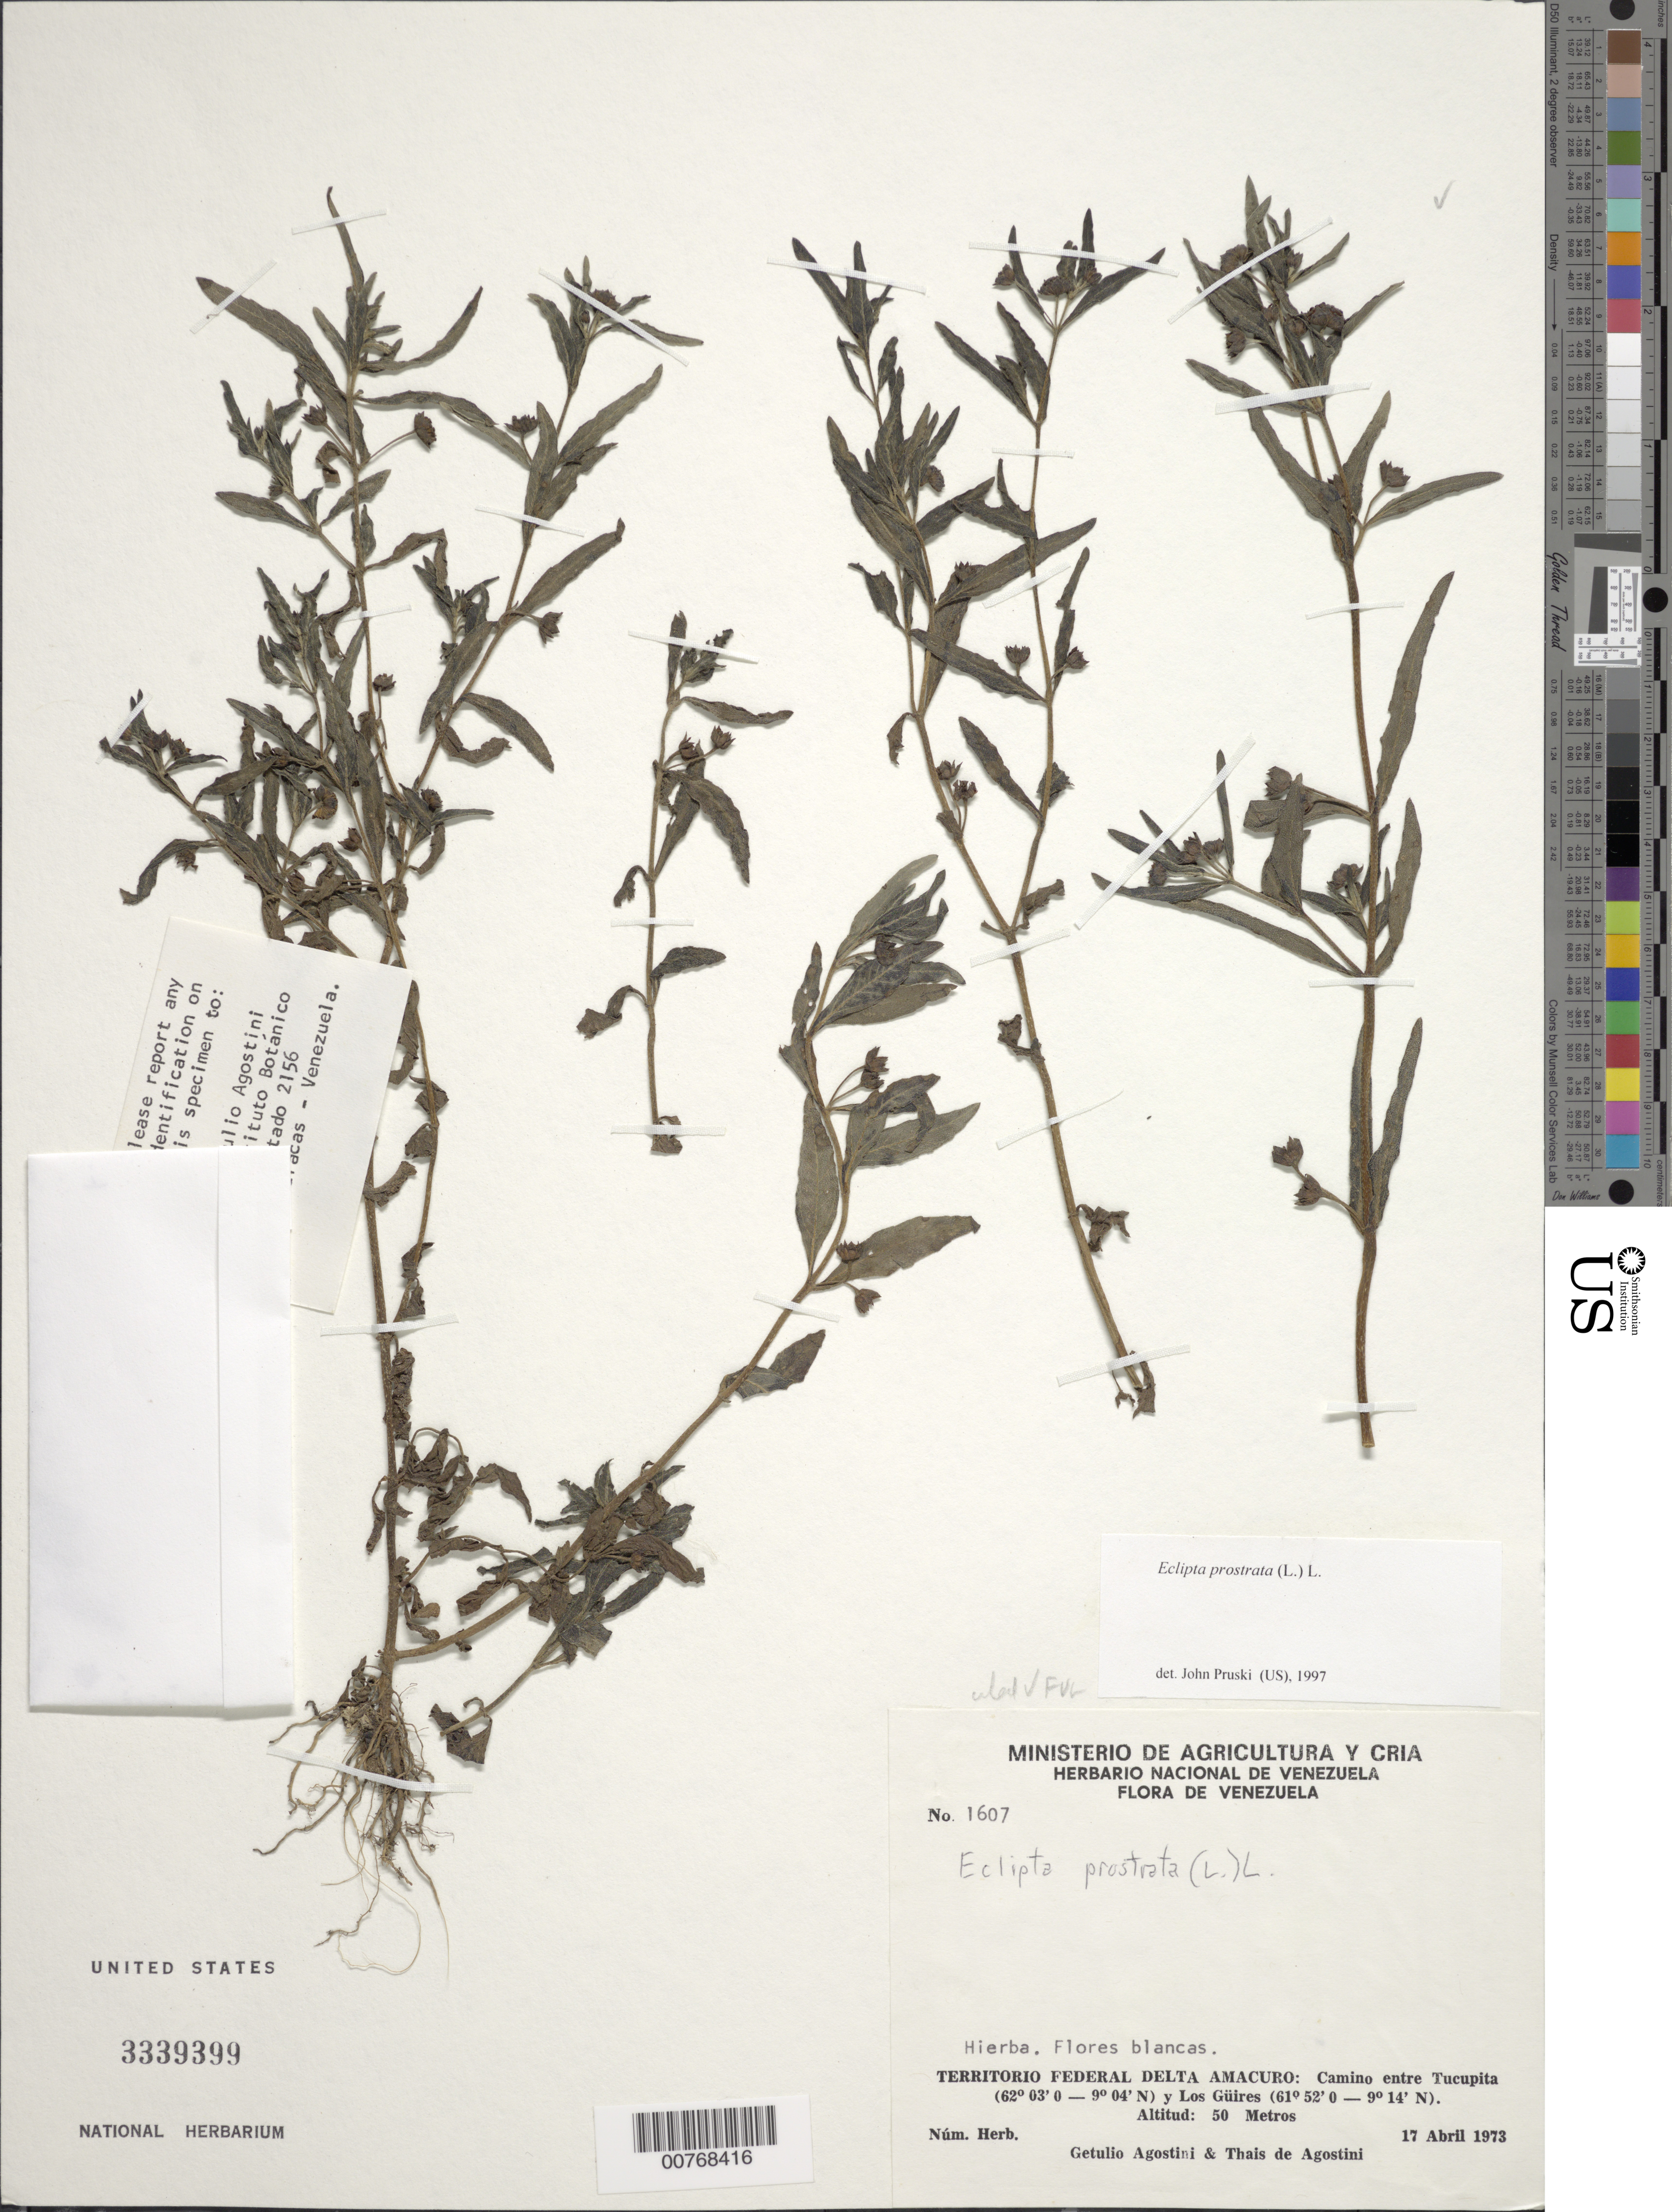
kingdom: Plantae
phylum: Tracheophyta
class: Magnoliopsida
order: Asterales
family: Asteraceae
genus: Eclipta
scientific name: Eclipta prostrata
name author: (L.) L.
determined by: Pruski, J. F.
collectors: G. Agostini & T. Agostini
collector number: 1607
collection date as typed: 17-Apr-73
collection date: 1973-04-17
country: Venezuela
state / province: Delta Amacuro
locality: Tucupita-Los Güires camino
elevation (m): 50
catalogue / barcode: US 3339399